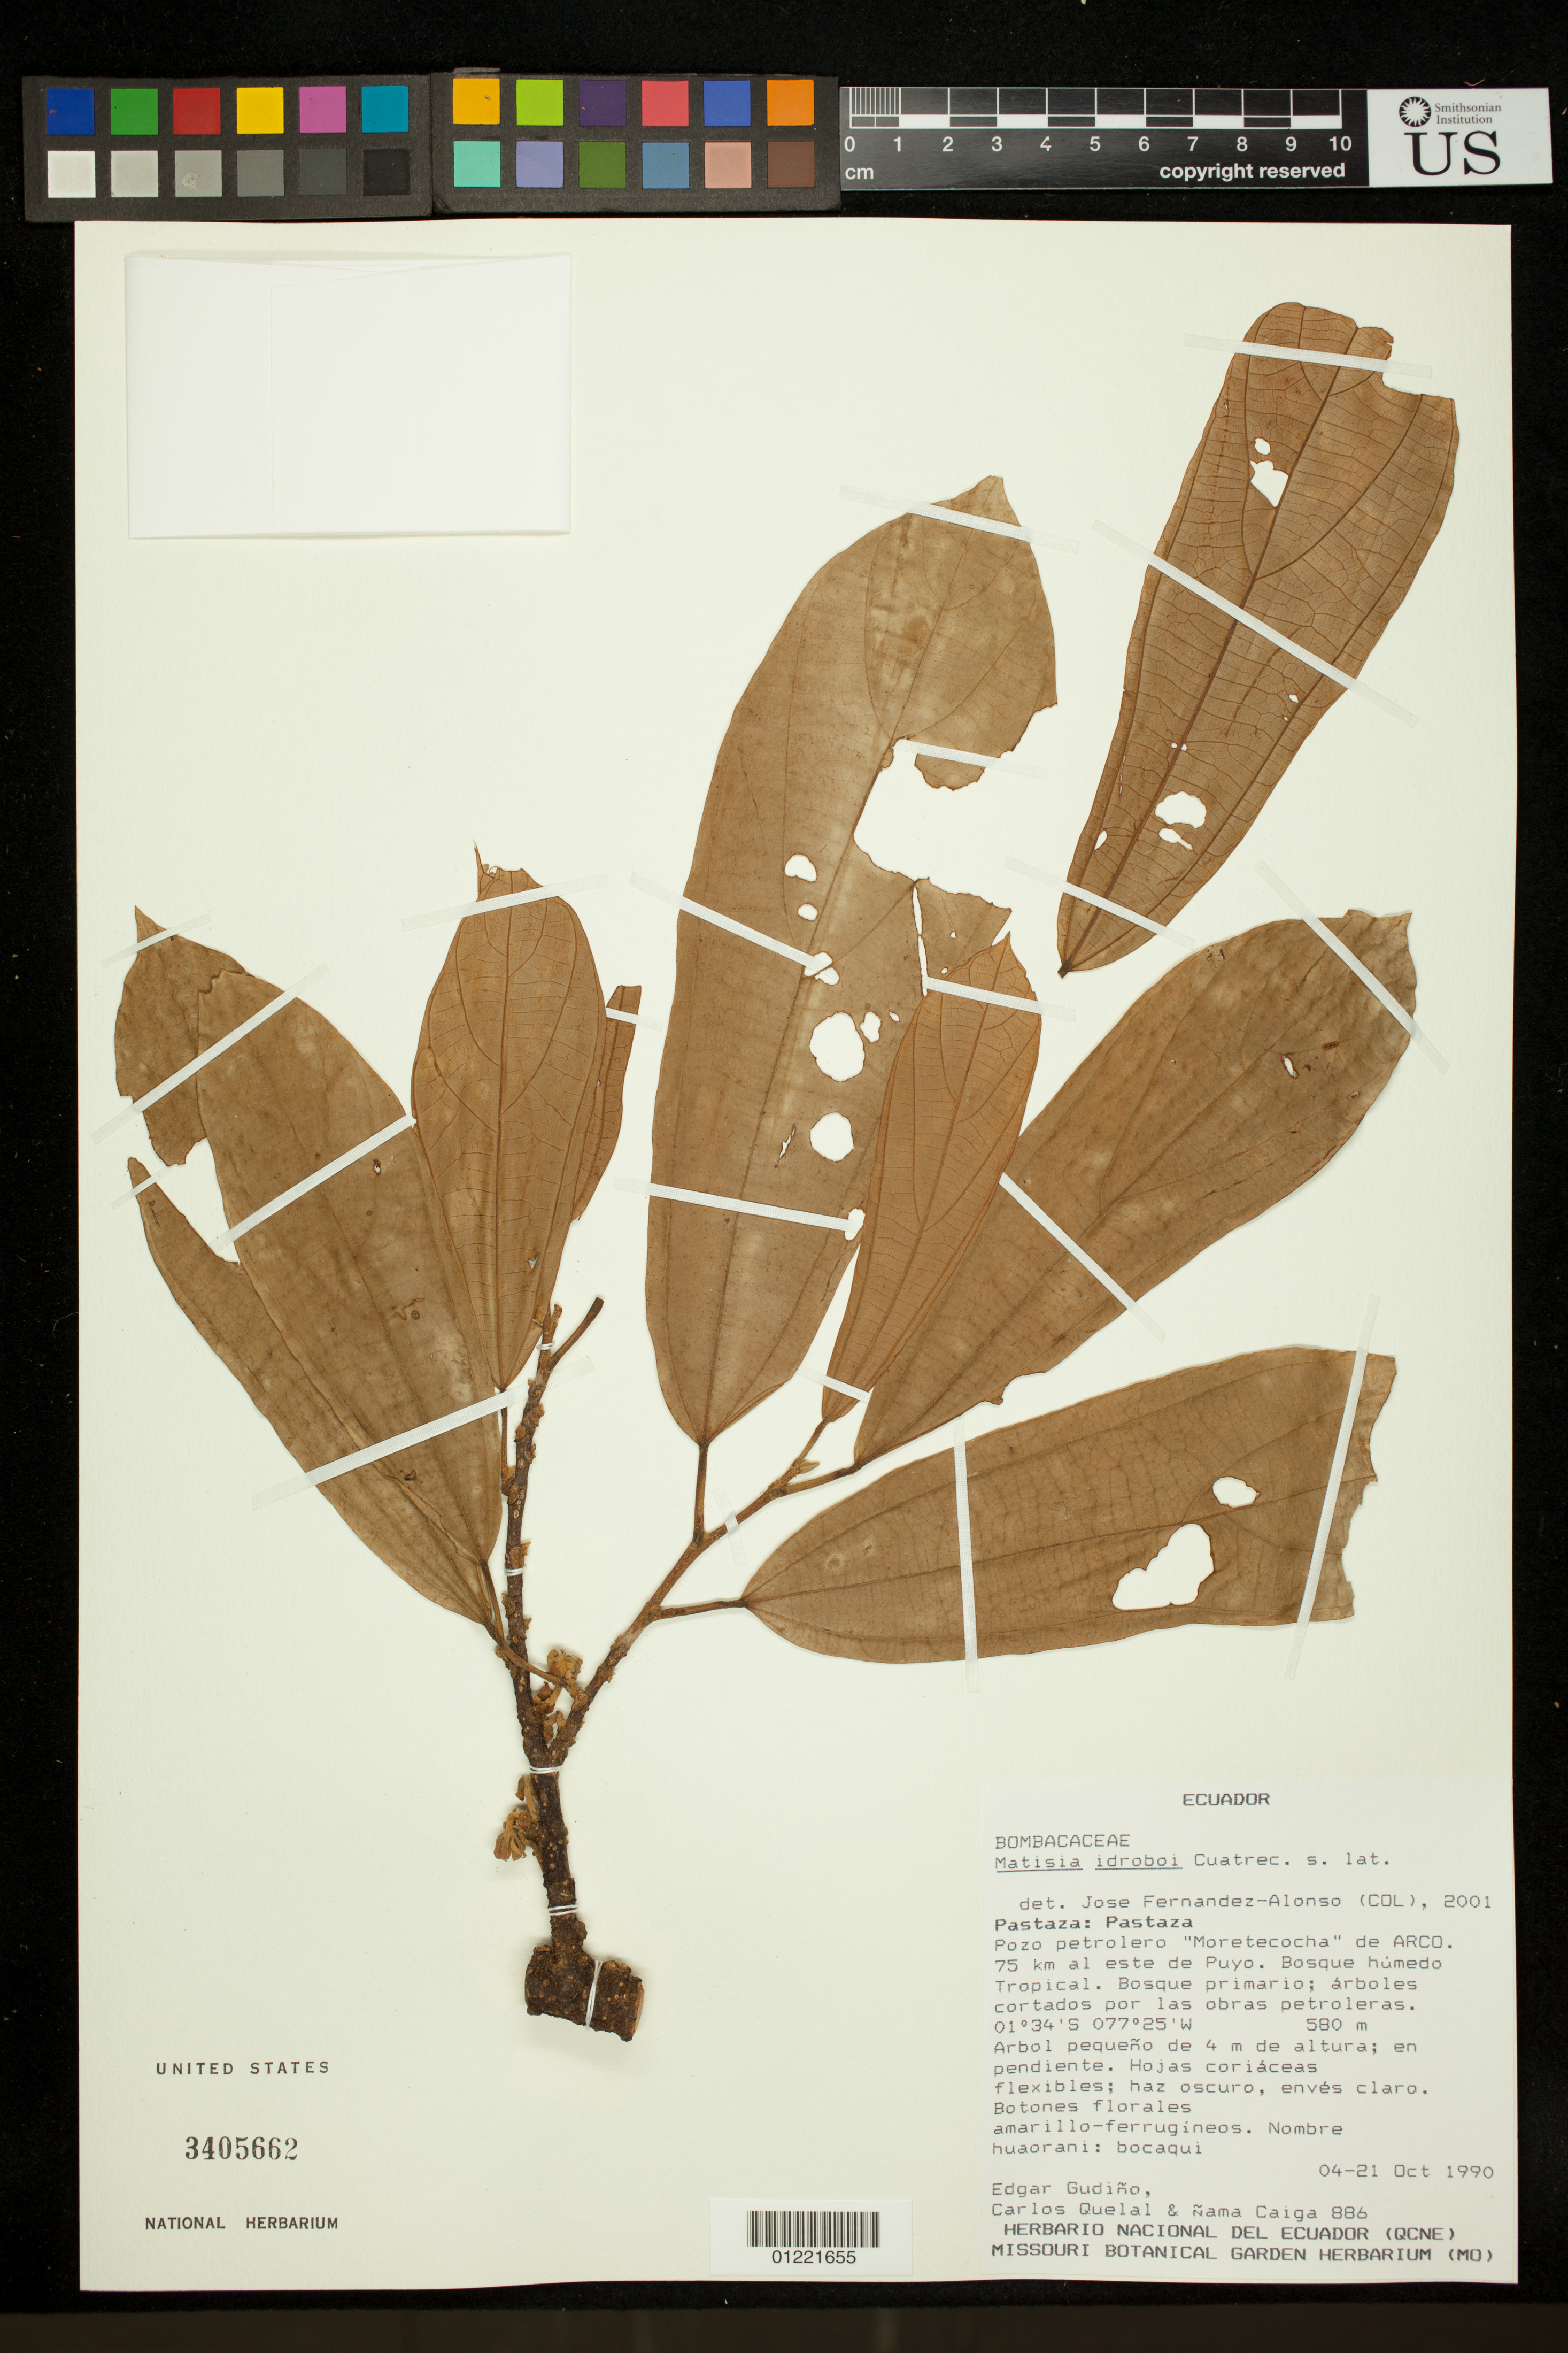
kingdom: Plantae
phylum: Tracheophyta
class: Magnoliopsida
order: Malvales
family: Malvaceae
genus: Matisia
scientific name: Matisia idroboi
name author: Cuatrec.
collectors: E. Gudiño, C. Quelal & Ñ. Caiga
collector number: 886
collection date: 1990-10-04/1990-10-21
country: Ecuador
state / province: Pastaza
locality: Pastaza. Pozo petrolero "Moretecocha" de ARCO. 75 km al este de Puyo.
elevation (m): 580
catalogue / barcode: US 3405662